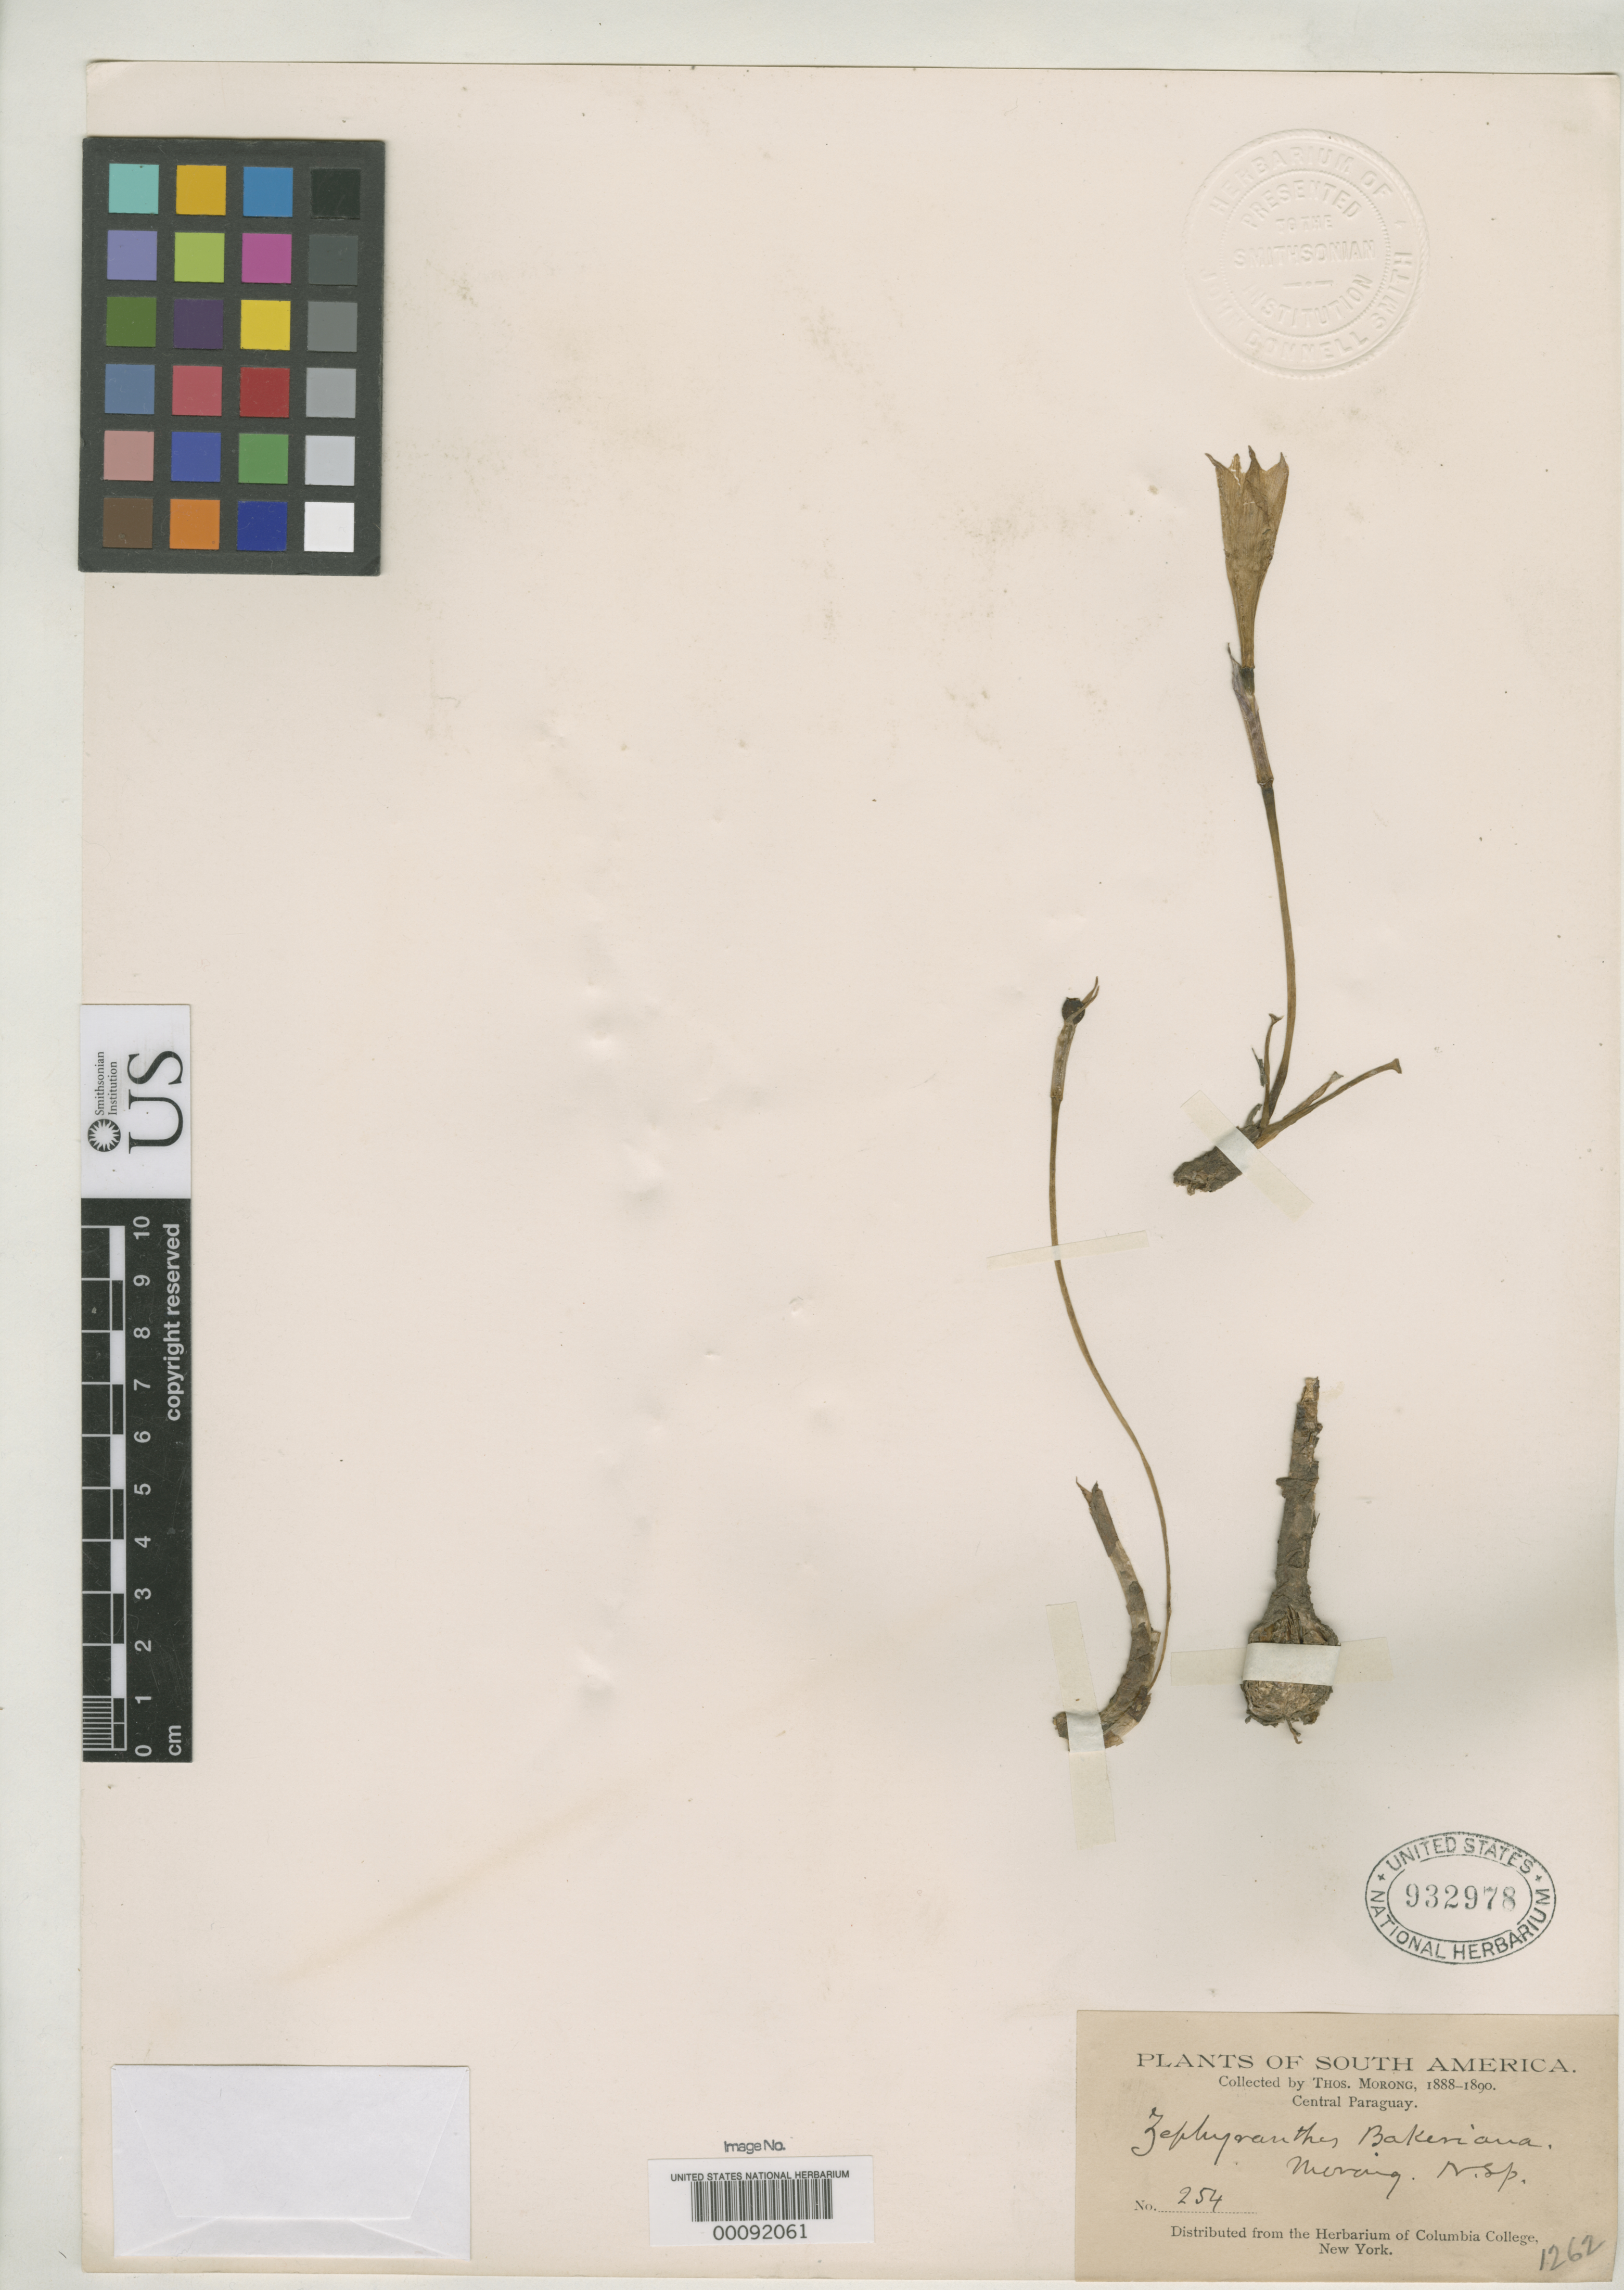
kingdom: Plantae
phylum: Tracheophyta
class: Liliopsida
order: Asparagales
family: Amaryllidaceae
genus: Zephyranthes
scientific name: Zephyranthes bakeriana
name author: Morong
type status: Isotype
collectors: T. Morong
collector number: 254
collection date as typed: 1888 to -- --- 1890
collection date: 1888/1890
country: Paraguay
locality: Central Paraguay.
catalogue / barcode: US 932978